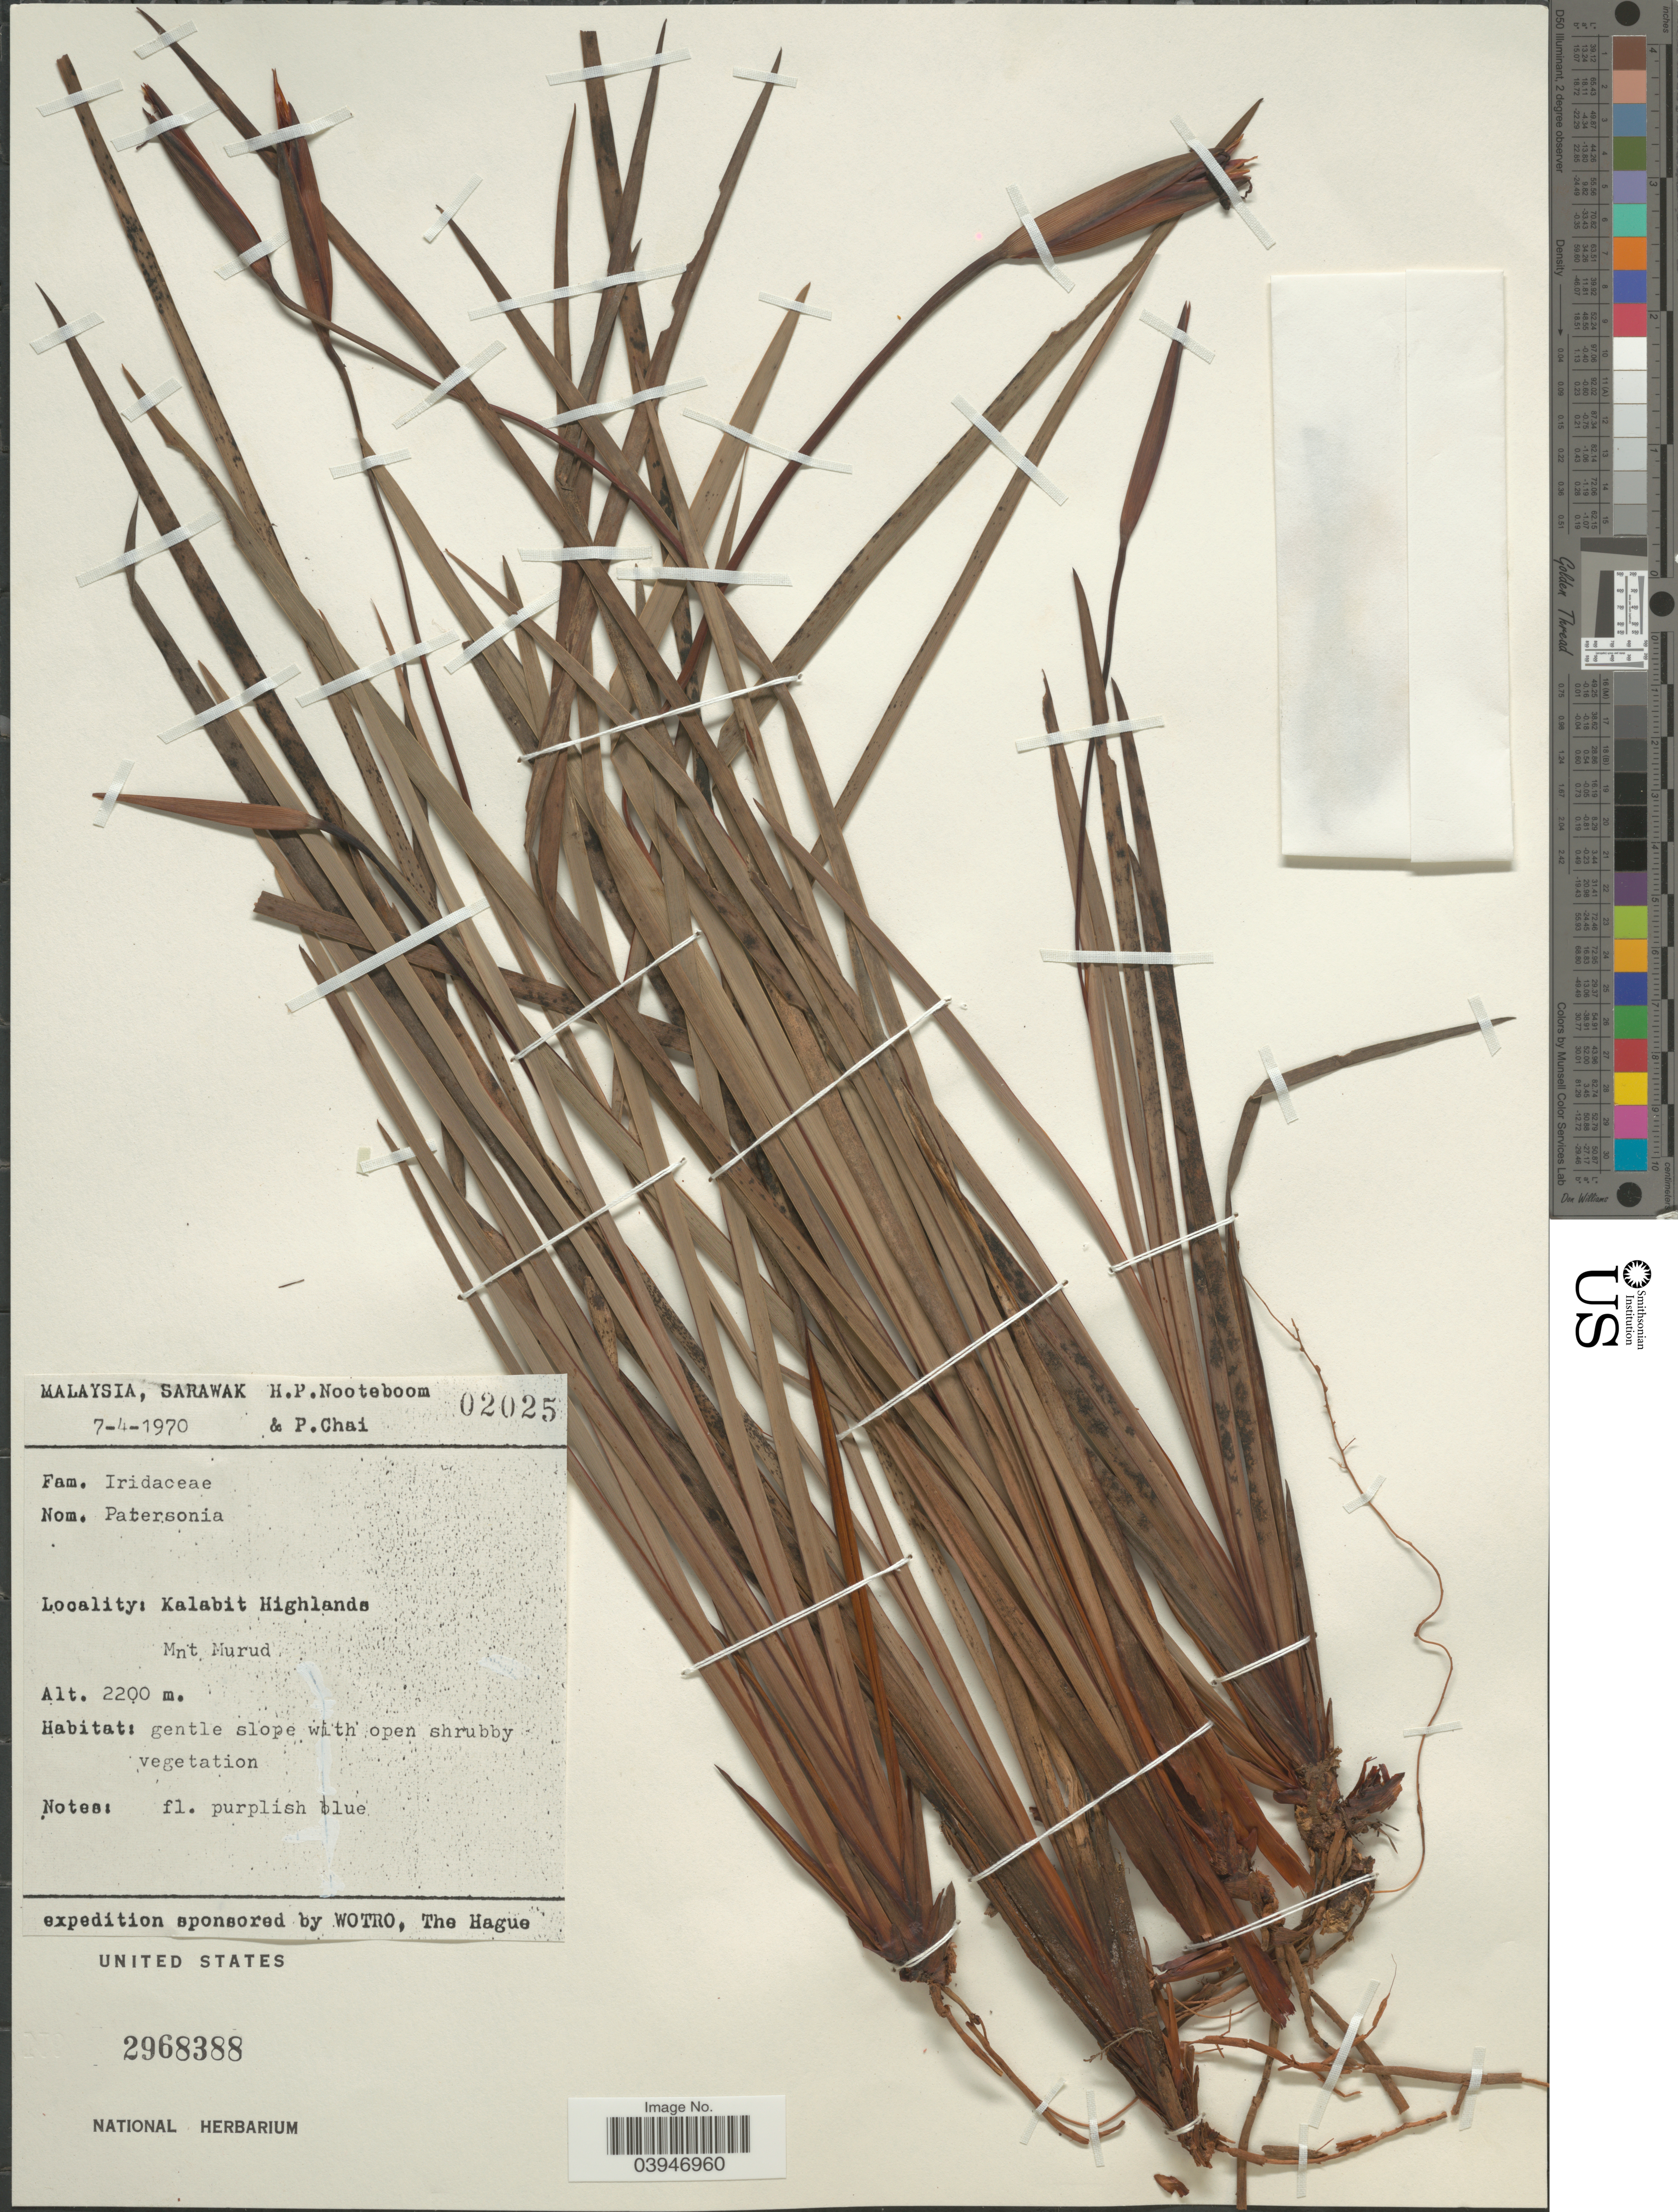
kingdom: Plantae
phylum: Tracheophyta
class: Liliopsida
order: Asparagales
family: Iridaceae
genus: Patersonia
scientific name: Patersonia sp.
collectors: H. P. Nooteboom & P. Chai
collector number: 02025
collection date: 1970-04-07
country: Malaysia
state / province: Sarawak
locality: Kalabit Highlands. Mnt Murud.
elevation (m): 2200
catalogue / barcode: US 2968388